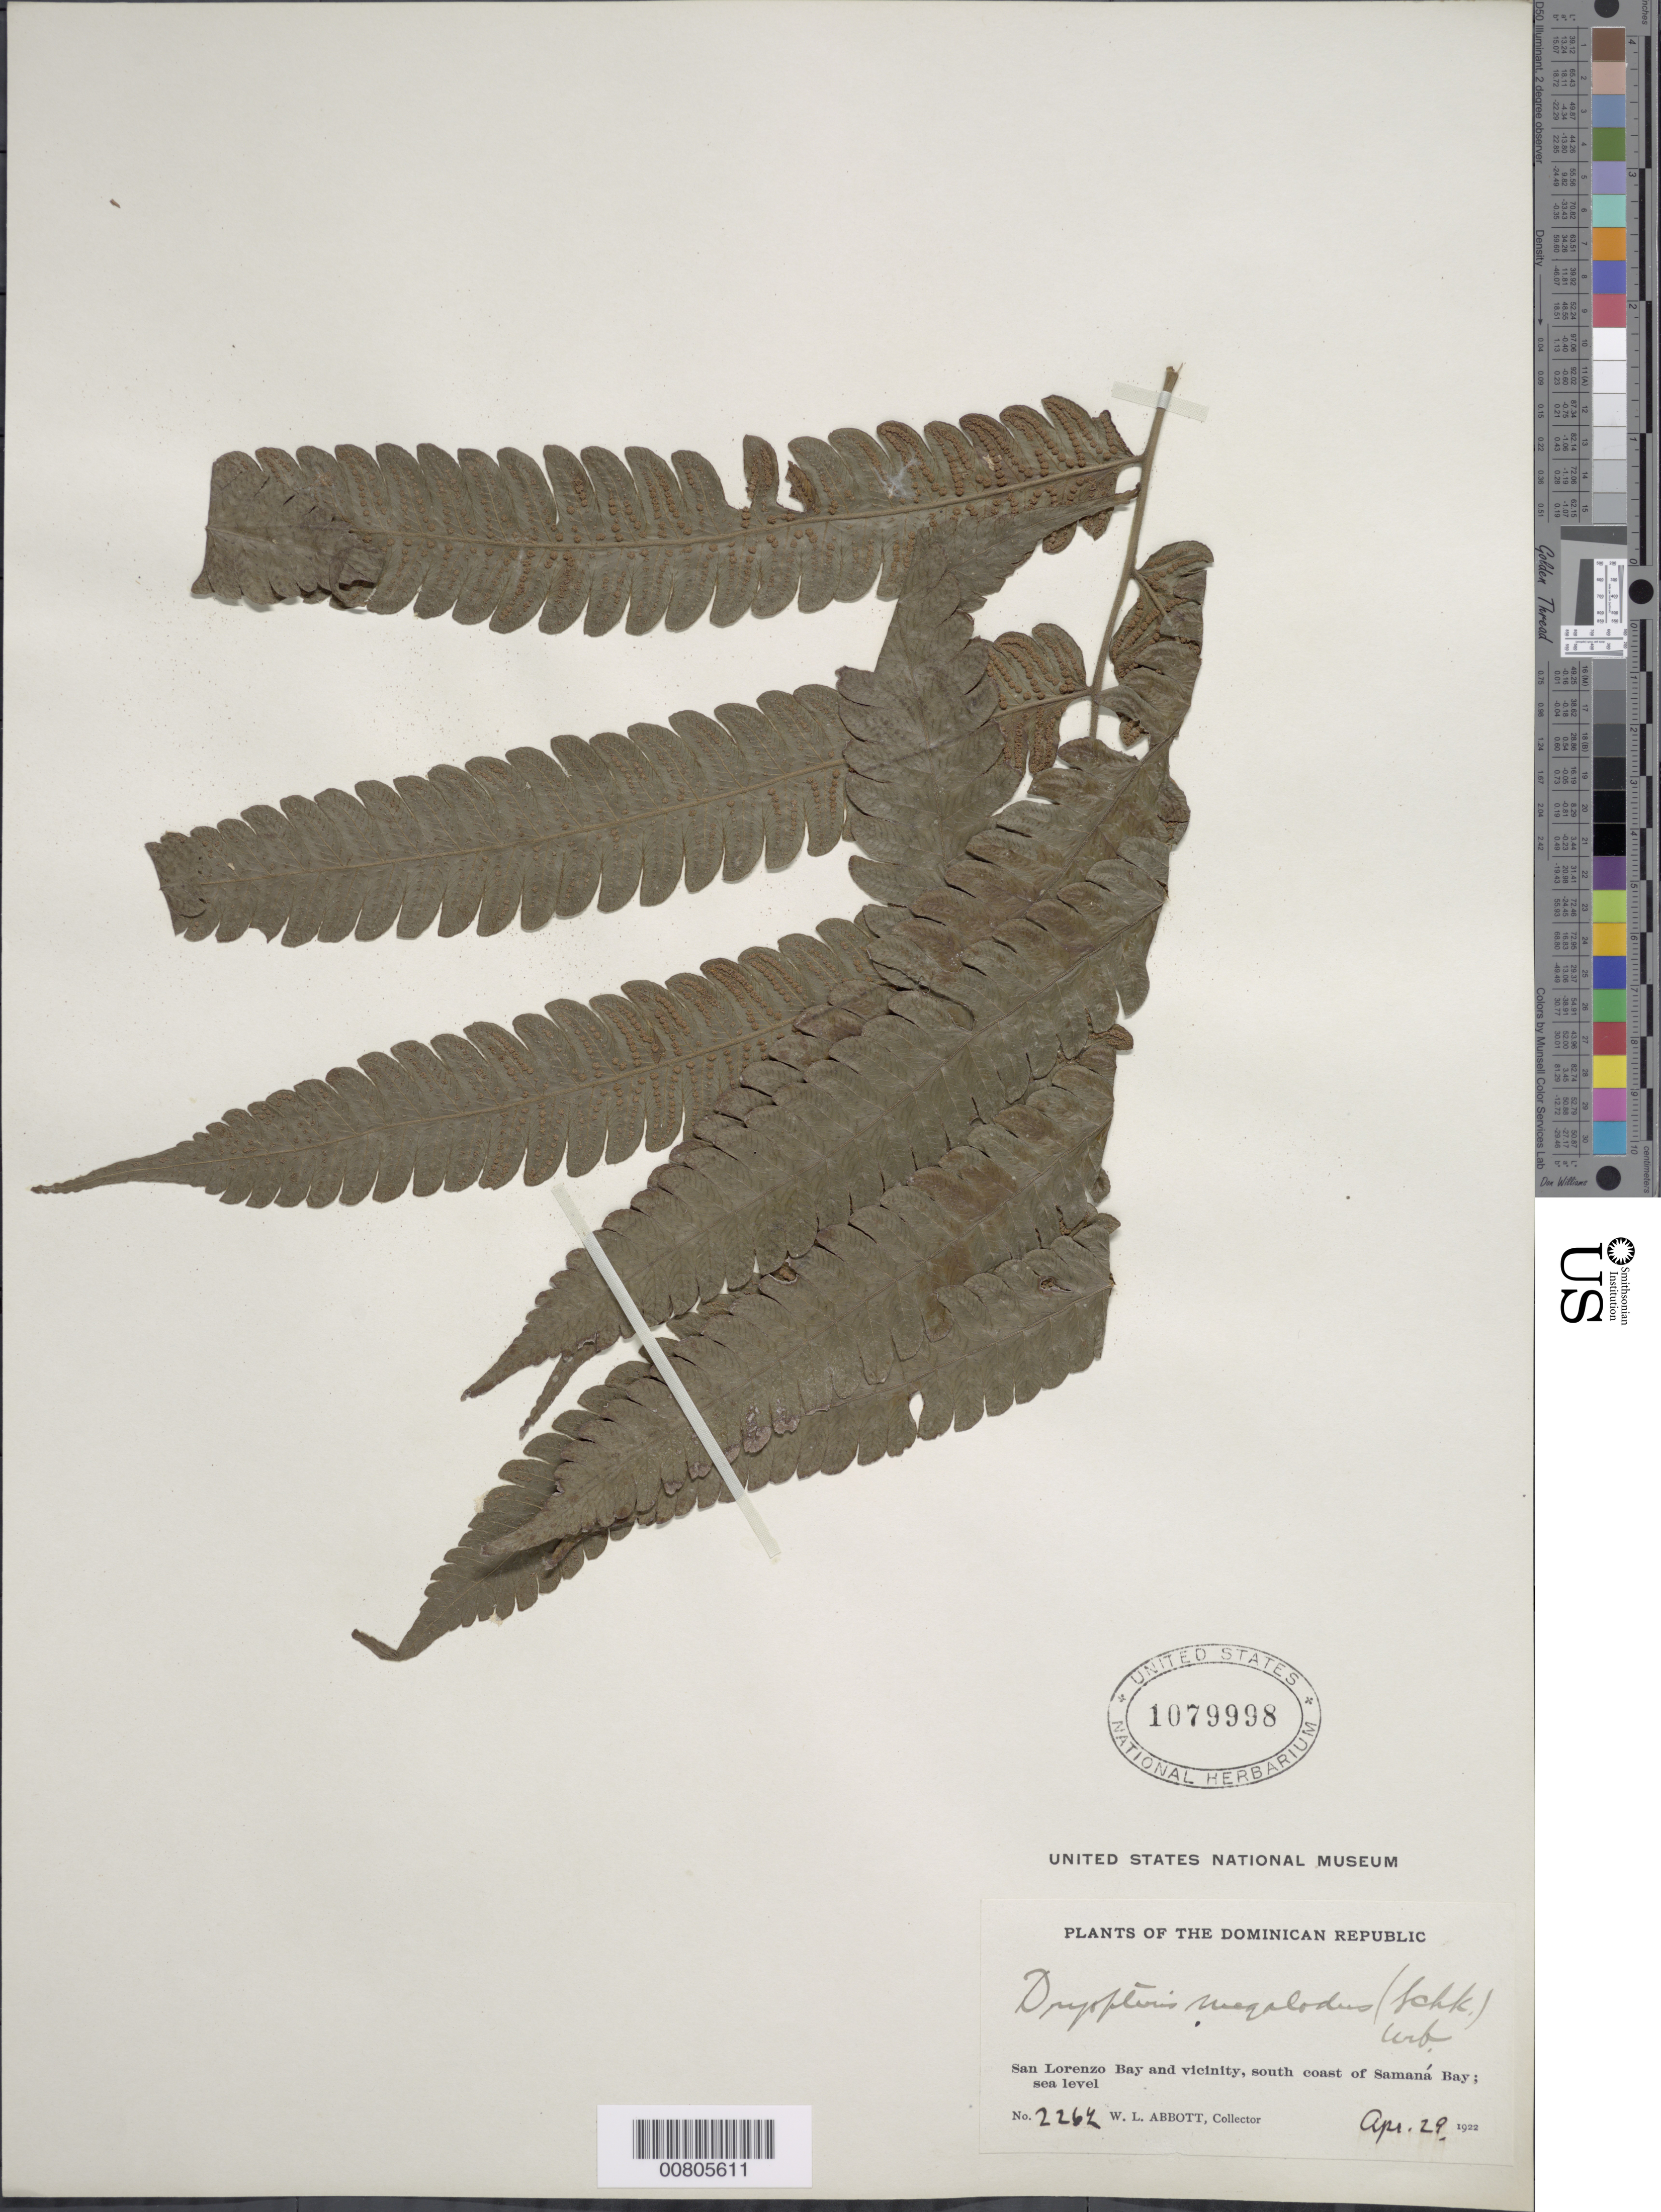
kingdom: Plantae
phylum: Tracheophyta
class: Polypodiopsida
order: Polypodiales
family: Thelypteridaceae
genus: Goniopteris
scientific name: Goniopteris pennata (Poir.) comb. nov., ined 2015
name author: (Poir.)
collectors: W. L. Abbott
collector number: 2262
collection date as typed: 29 Apr 1922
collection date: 1922-04-29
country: Dominican Republic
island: Hispaniola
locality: San Lorenzo Bay and vicinity, S coast of Samaná Bay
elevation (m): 0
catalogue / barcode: US 1079998